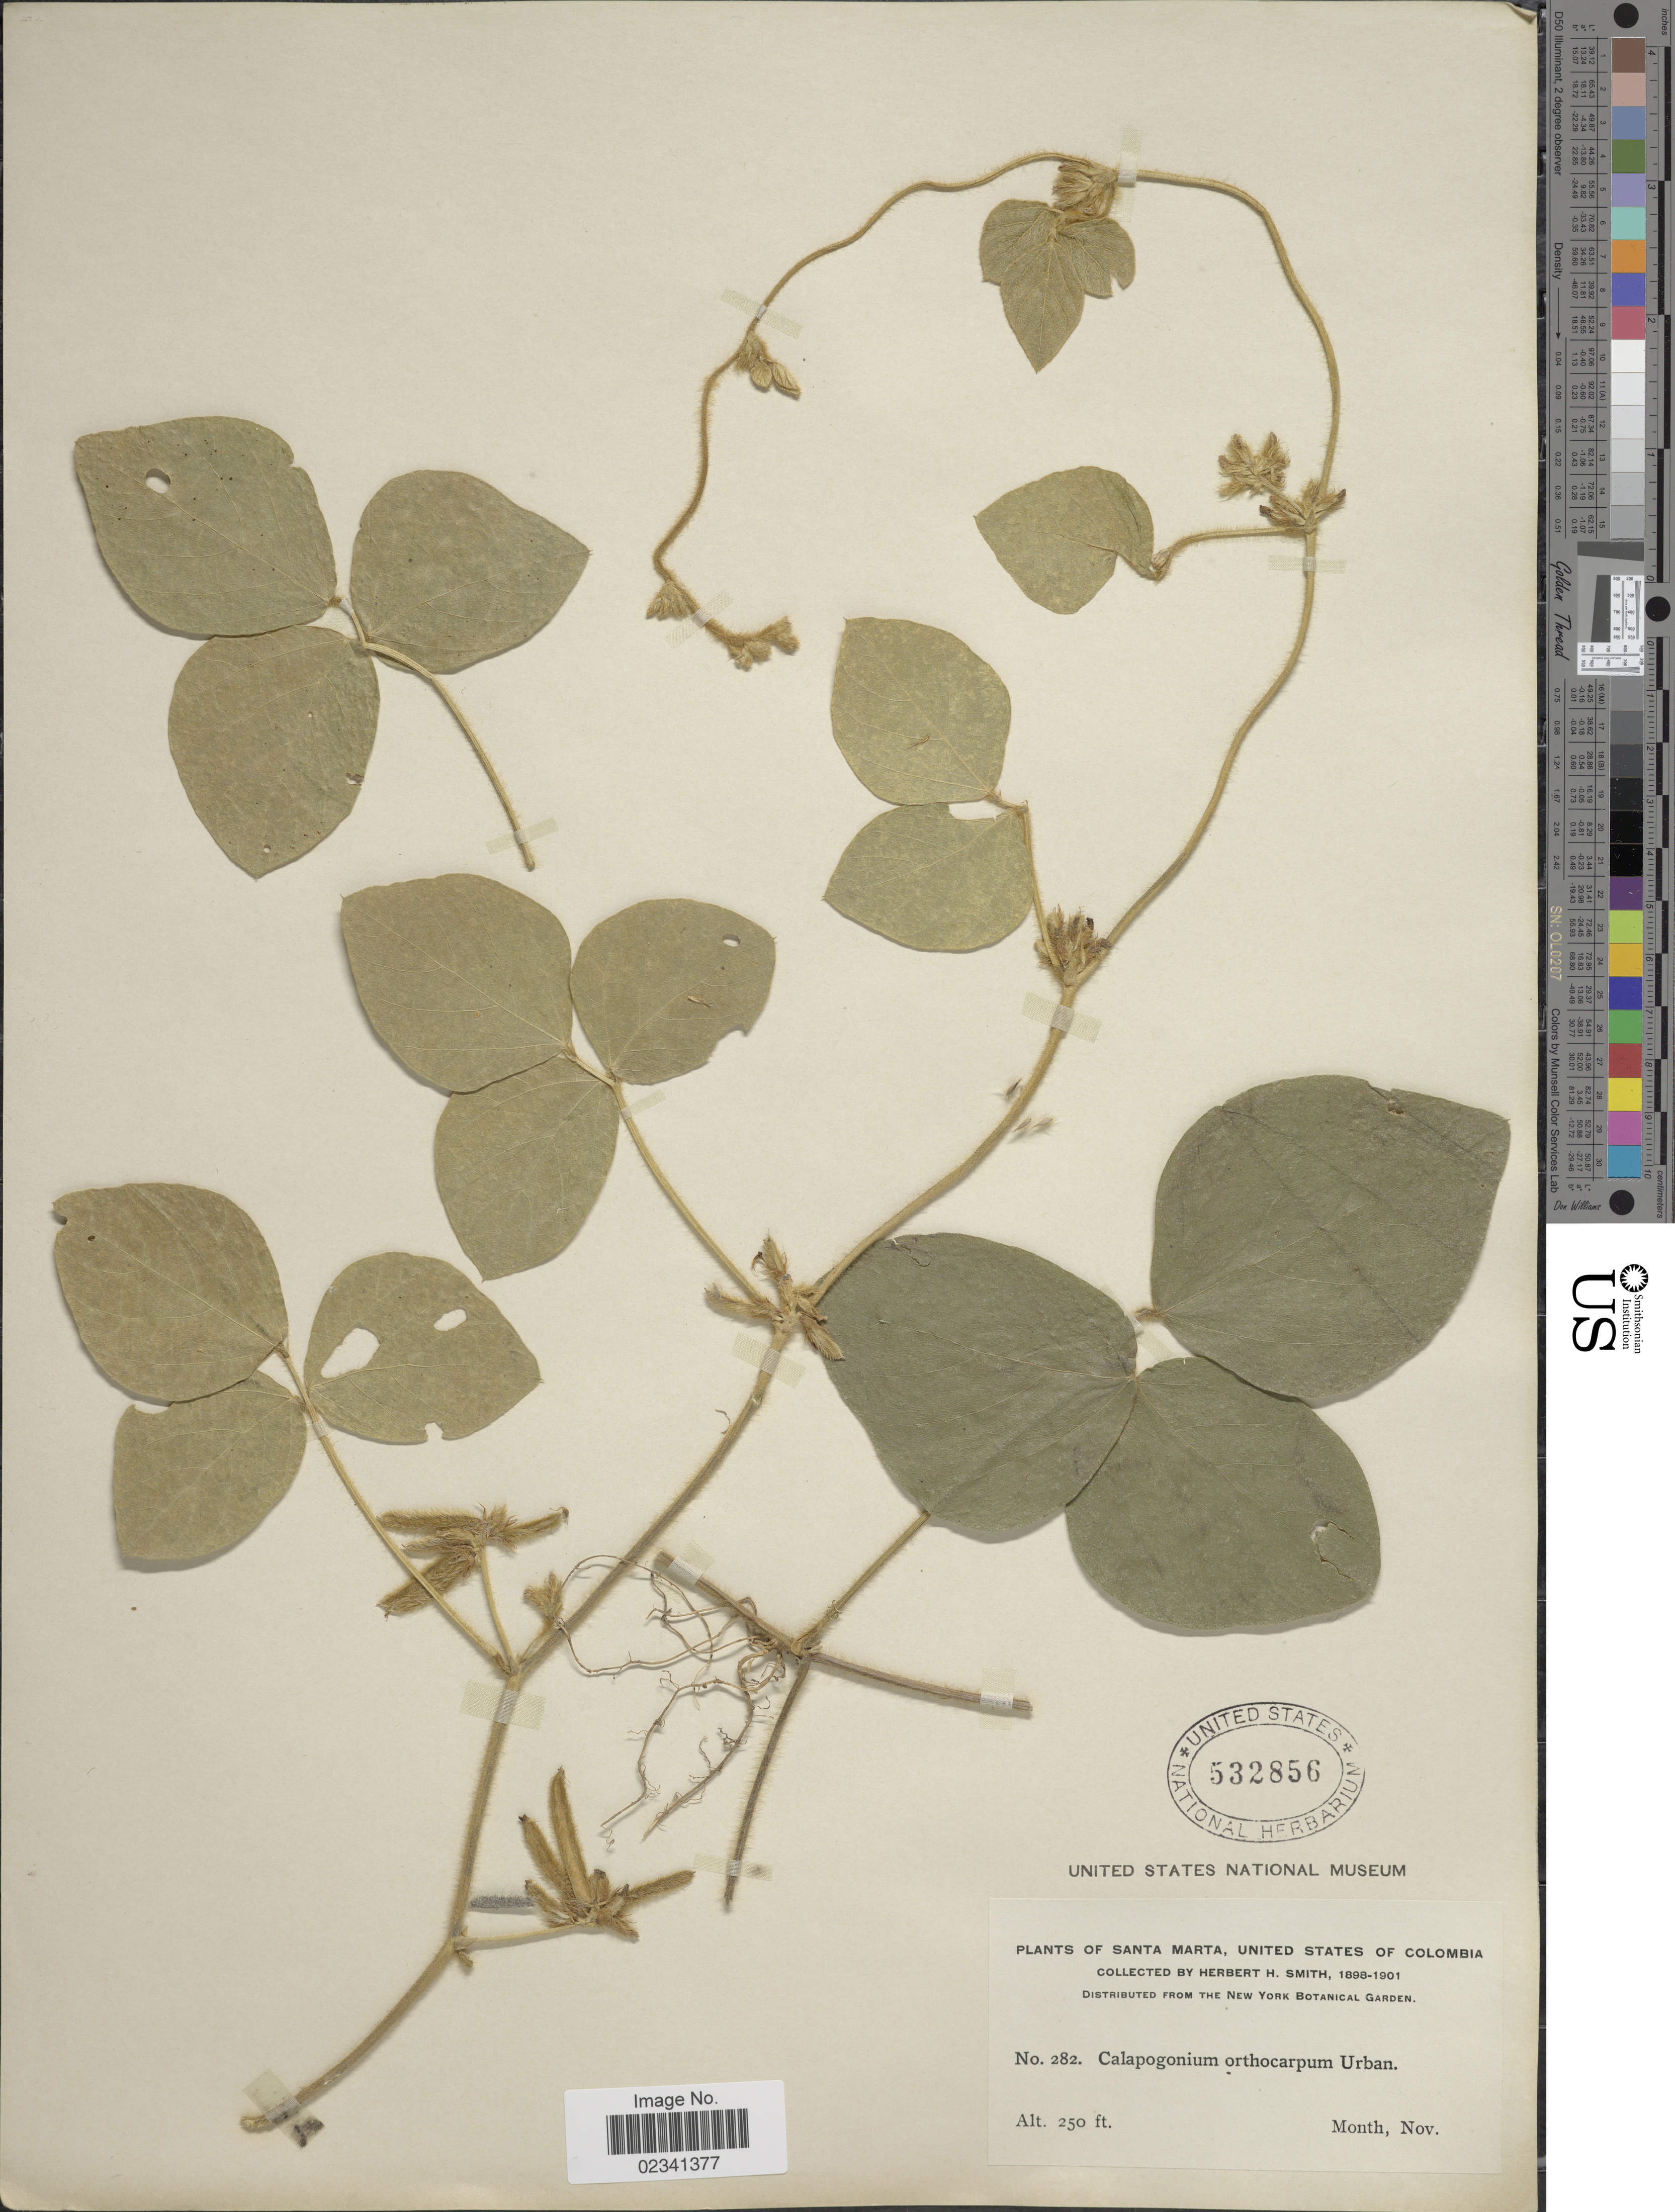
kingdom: Plantae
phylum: Tracheophyta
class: Magnoliopsida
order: Fabales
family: Fabaceae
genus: Calopogonium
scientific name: Calopogonium mucunoides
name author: Desv.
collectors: Herbert H. Smith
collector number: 282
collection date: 1898-11/1901-11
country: Colombia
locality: Santa Marta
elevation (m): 76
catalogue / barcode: US 532856